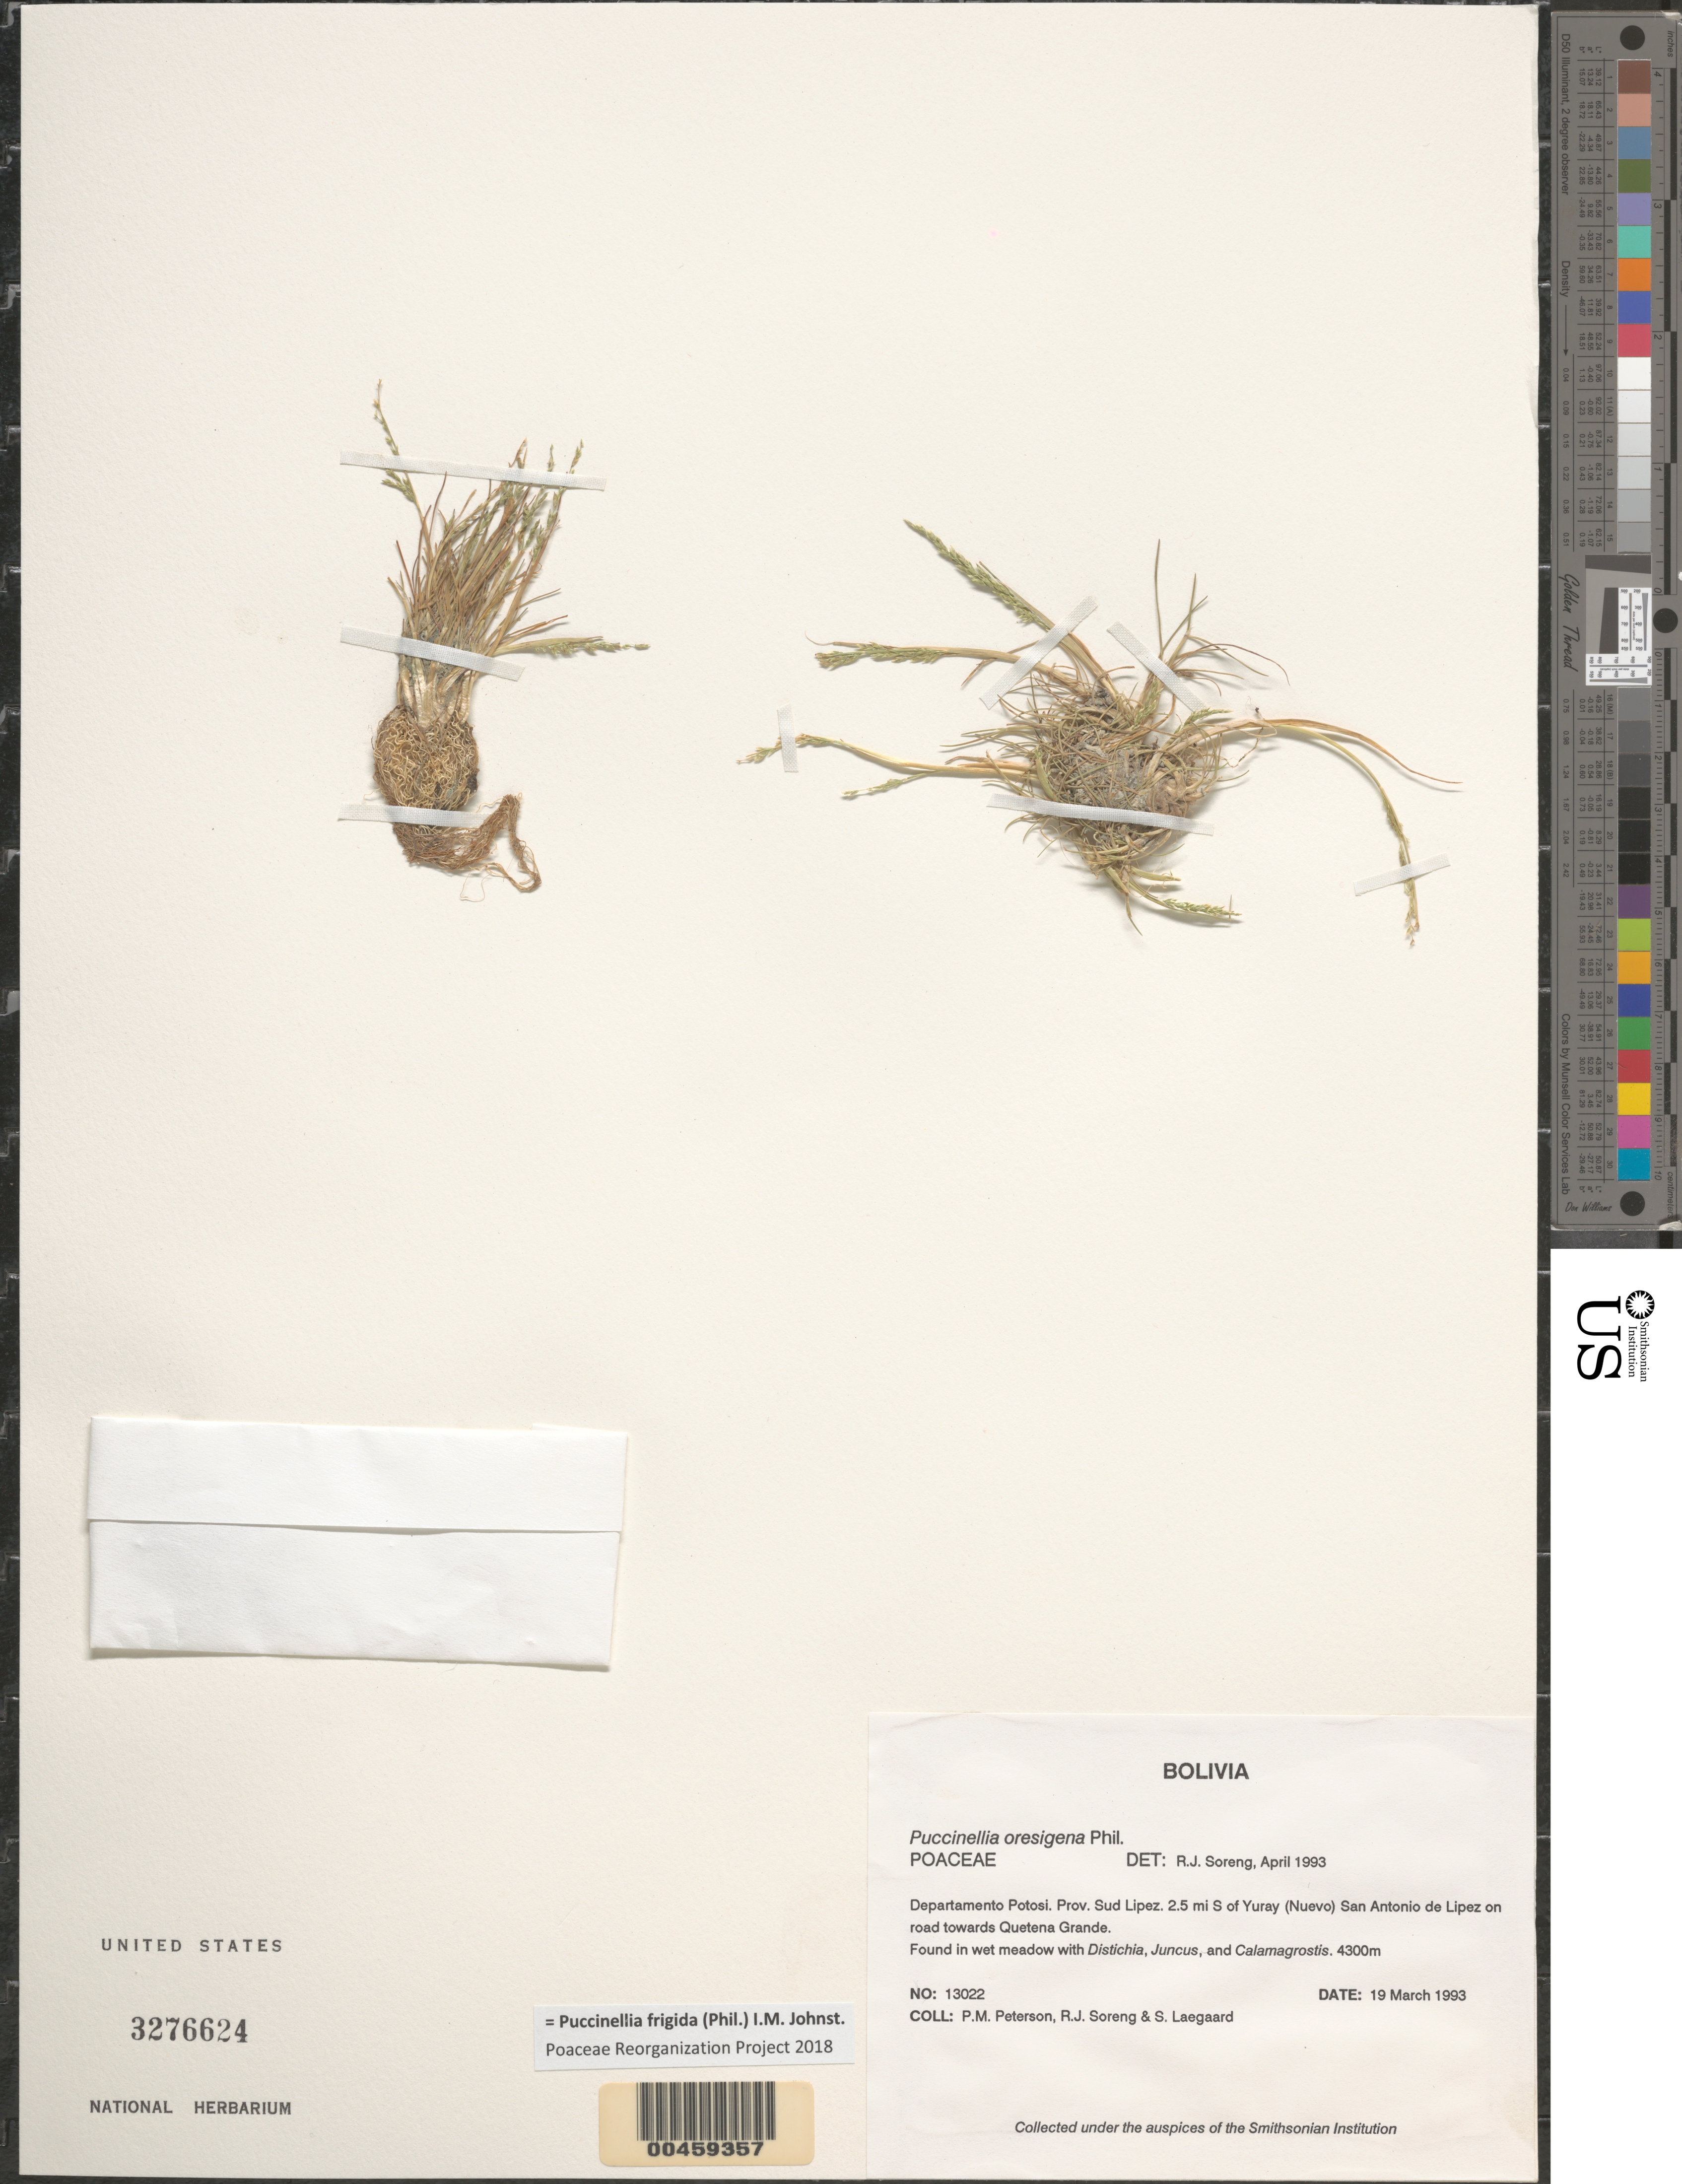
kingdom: Plantae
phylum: Tracheophyta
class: Liliopsida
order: Poales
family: Poaceae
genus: Puccinellia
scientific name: Puccinellia frigida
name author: (Phil.) I.M. Johnst.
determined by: Poaceae Reorganization Project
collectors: P. M. Peterson, R. J. Soreng & S. Lægaard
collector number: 13022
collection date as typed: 19 Mar 1993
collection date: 1993-03-19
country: Bolivia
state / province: Potosí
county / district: Sud Lípez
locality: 2.5 mi S of Yuray (Nuevo) San Antonia de Lipez on road towards Quentena Grande.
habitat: Found in wet meadow with Distichia, Juncus, and Calamagrostis.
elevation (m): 4300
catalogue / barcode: US 3276624